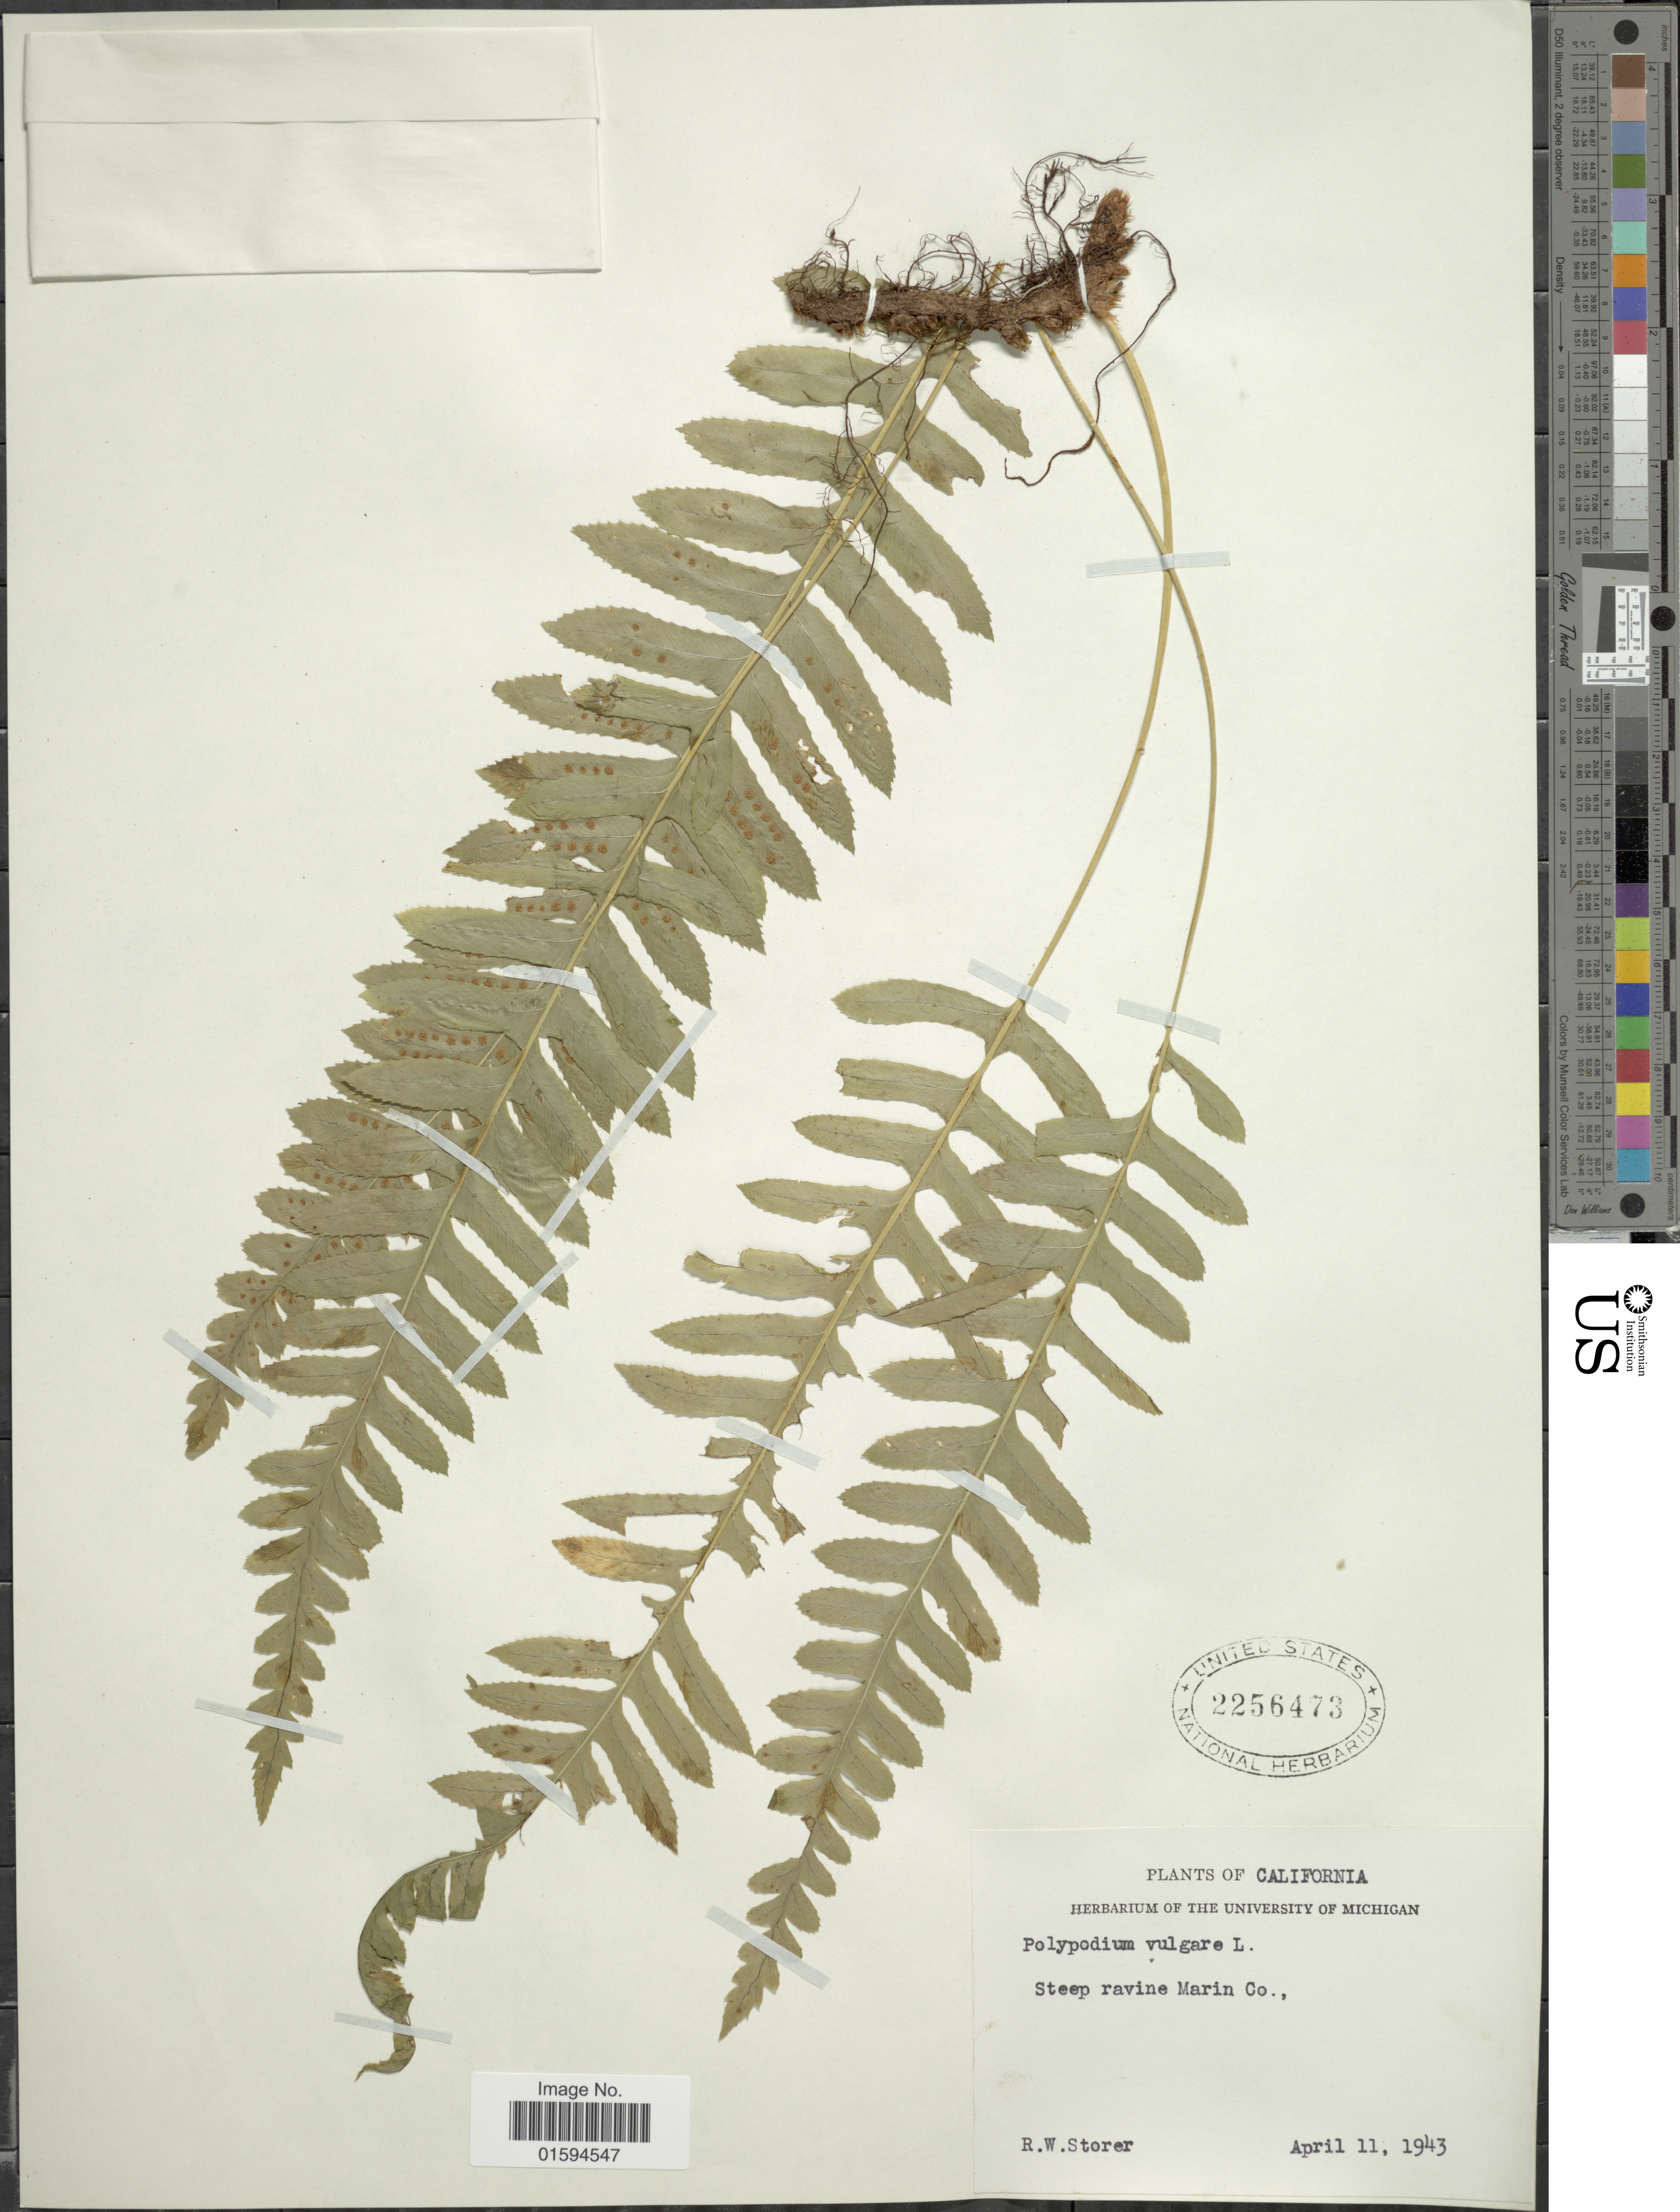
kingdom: Plantae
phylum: Tracheophyta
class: Polypodiopsida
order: Polypodiales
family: Polypodiaceae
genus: Polypodium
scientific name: Polypodium californicum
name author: Kaulf.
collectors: R. Storer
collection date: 1943-04-11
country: United States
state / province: California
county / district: Marin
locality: Steep Ravine, Marin Co.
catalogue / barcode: US 2256473